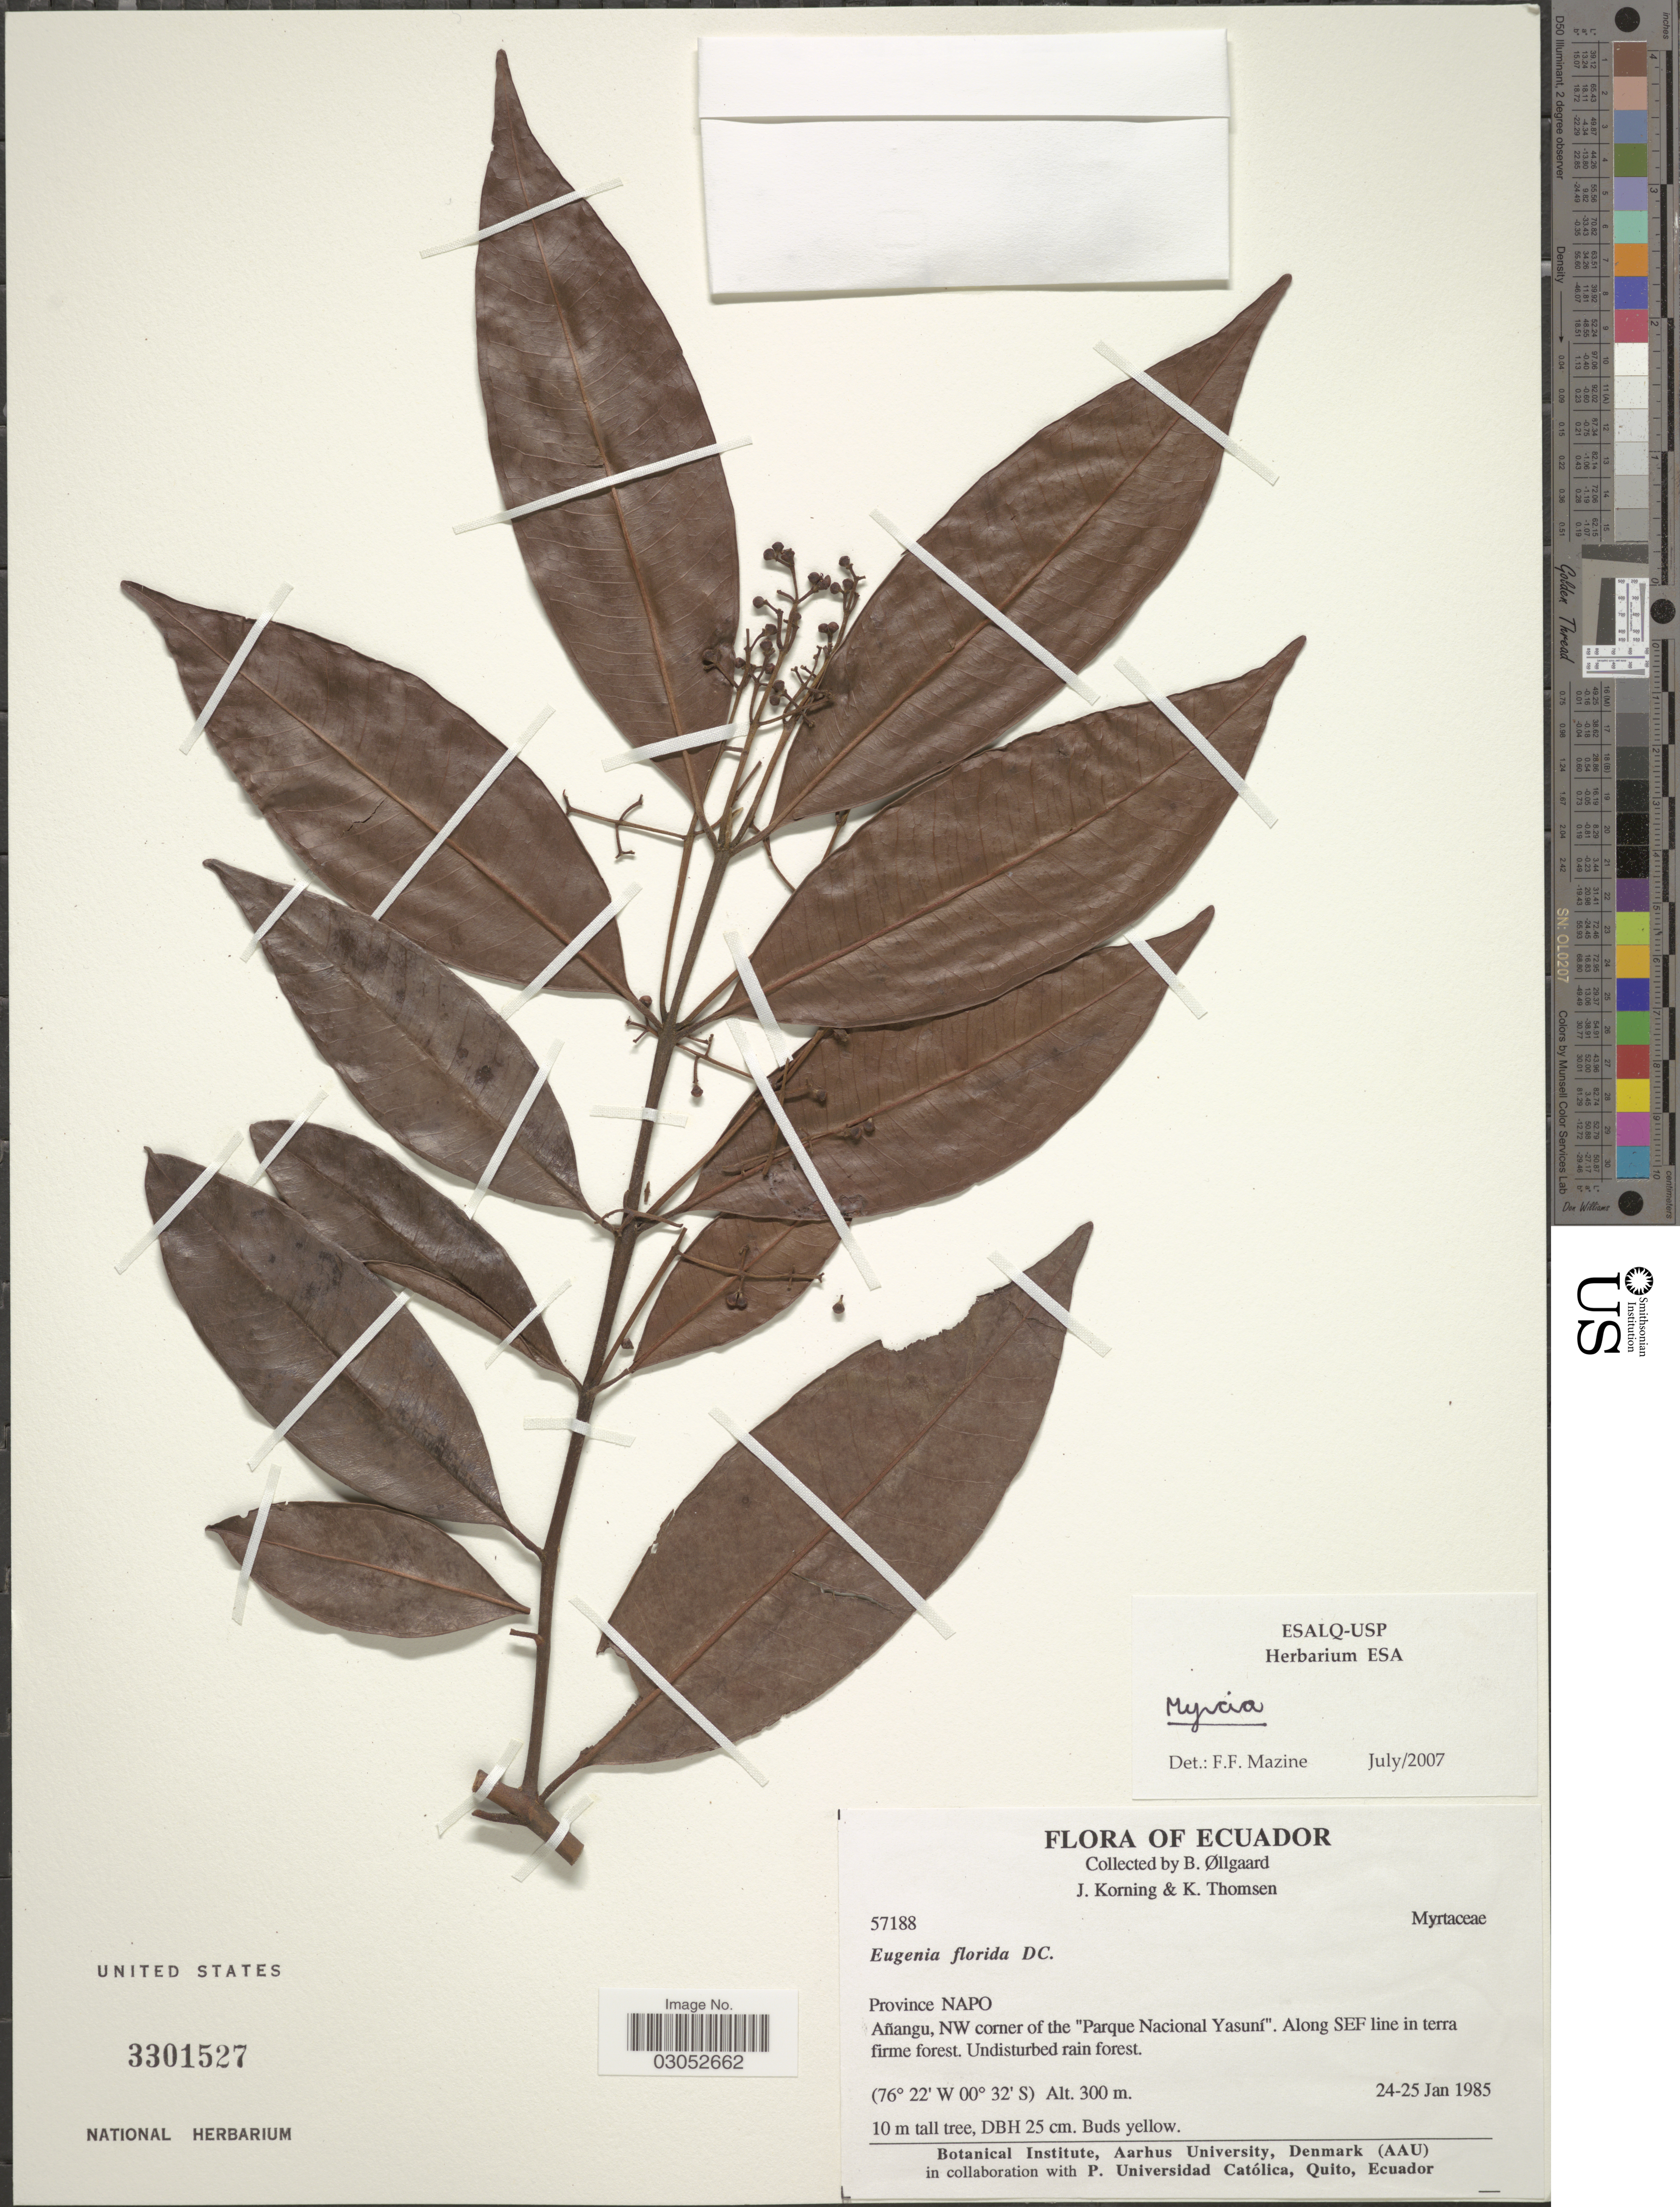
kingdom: Plantae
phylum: Tracheophyta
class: Magnoliopsida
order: Myrtales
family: Myrtaceae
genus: Myrcia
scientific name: Myrcia sp.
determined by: Mazine, Fiorella F.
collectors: B. Øllgaard, J. Korning & K. Thomsen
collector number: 57188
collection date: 1985-01-24/1985-01-25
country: Ecuador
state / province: Napo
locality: Añangu, NW corner of the "Parque Nacional Yasuní". Along SEF line in terra firme forest.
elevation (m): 300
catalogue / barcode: US 3301527